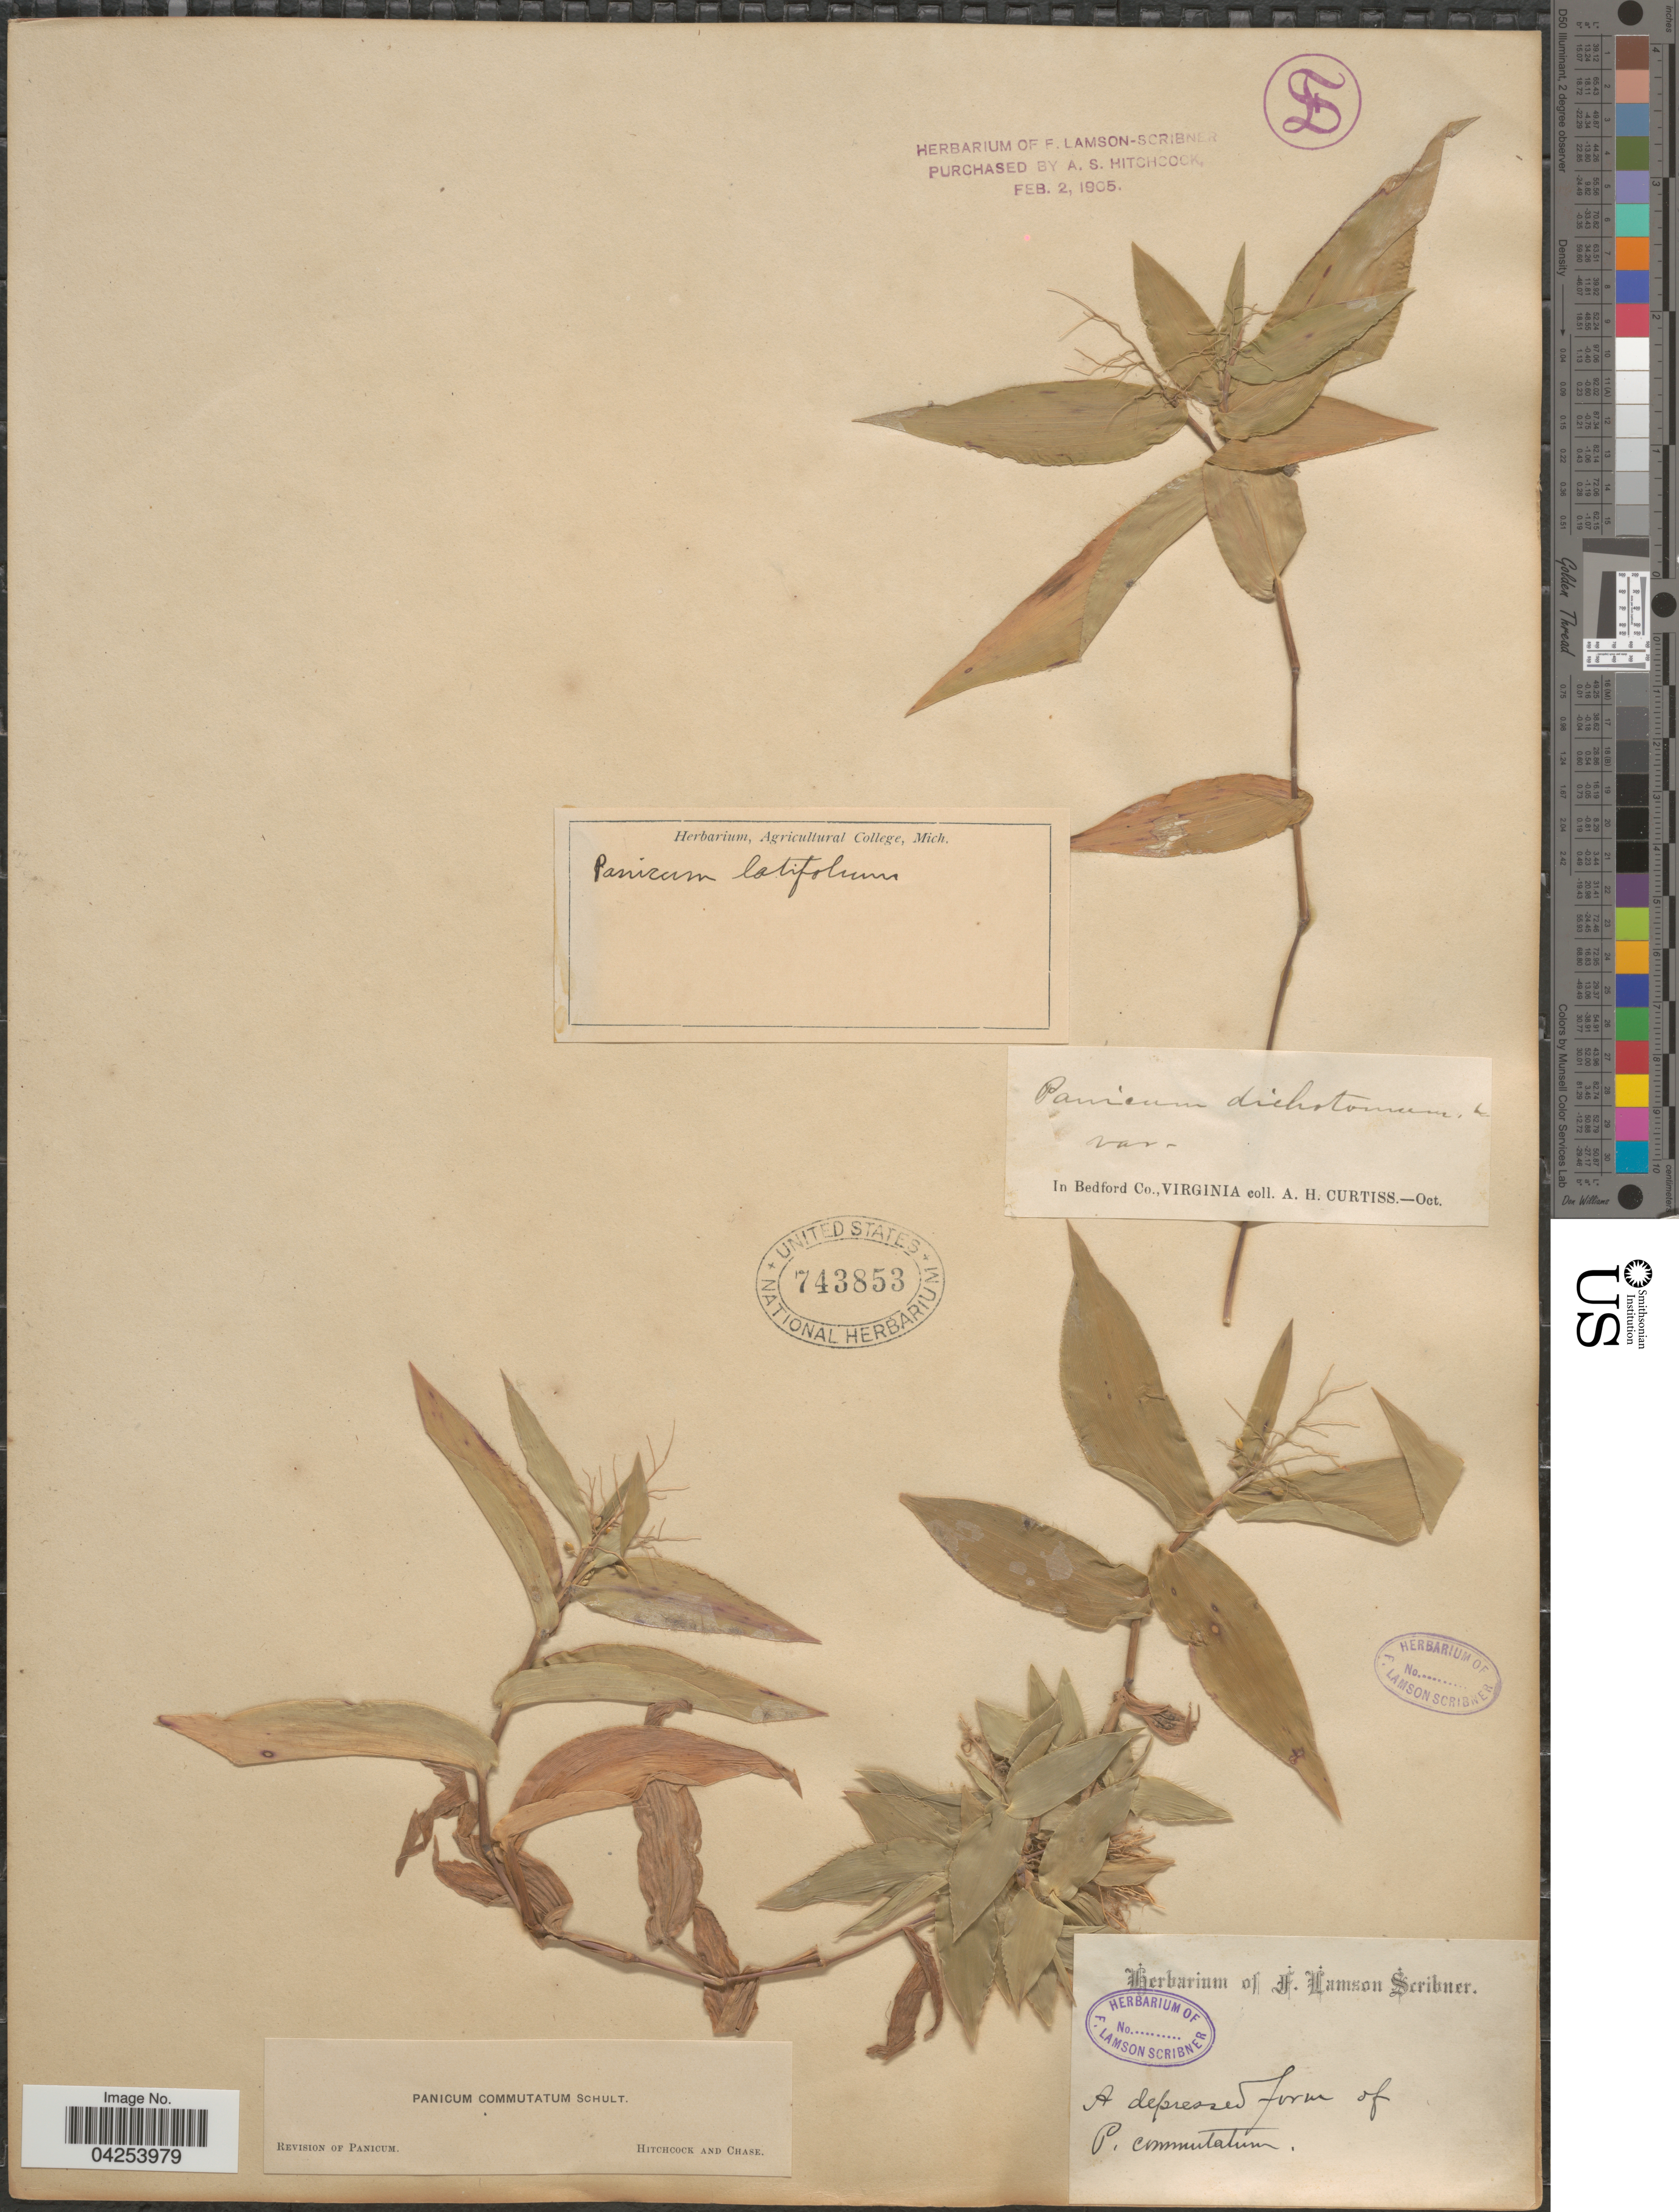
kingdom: Plantae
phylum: Tracheophyta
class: Liliopsida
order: Poales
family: Poaceae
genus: Dichanthelium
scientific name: Dichanthelium commutatum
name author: (Schult.) Gould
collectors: A. H. Curtiss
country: United States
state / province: Virginia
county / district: Bedford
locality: In Bedford Co.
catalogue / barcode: US 743853